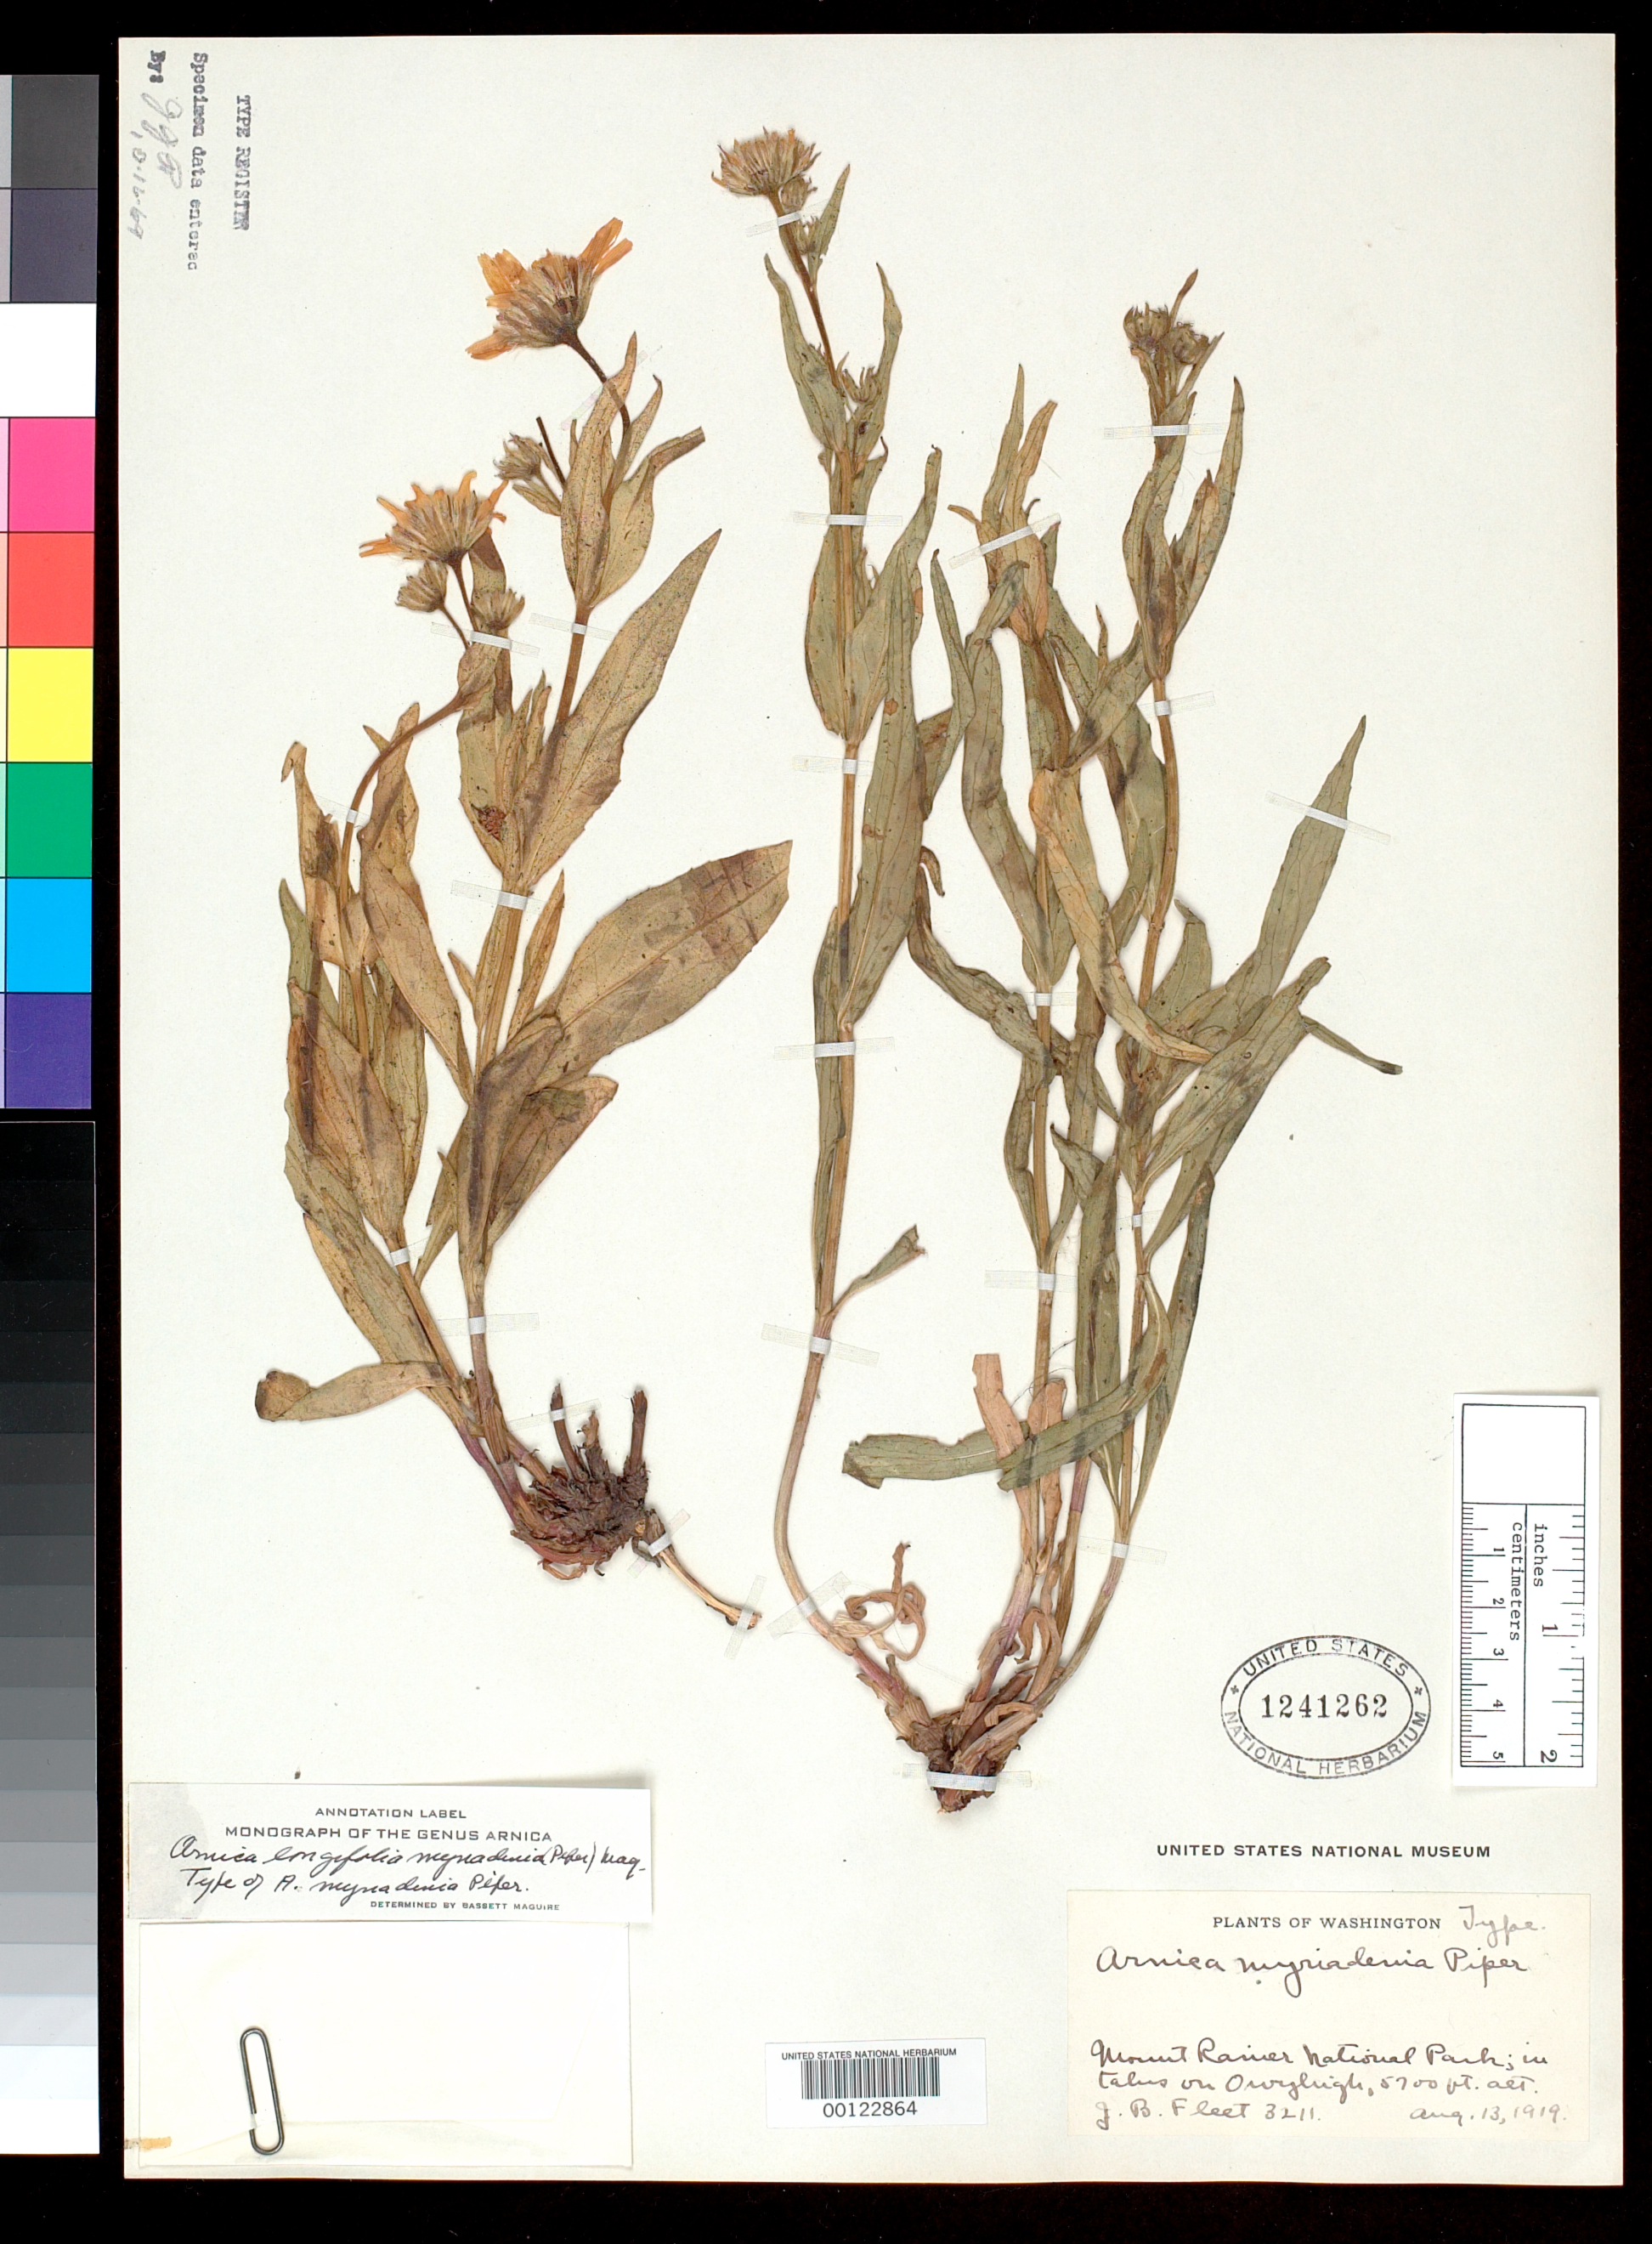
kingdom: Plantae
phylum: Tracheophyta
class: Magnoliopsida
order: Asterales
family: Asteraceae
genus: Arnica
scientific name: Arnica myriadenia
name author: Piper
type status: Holotype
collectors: J. Fleet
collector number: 3211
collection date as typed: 13 Aug 1919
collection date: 1919-08-13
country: United States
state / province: Washington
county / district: Pierce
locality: Mount Rainier National Park.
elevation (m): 1737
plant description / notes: Flett 3211 is mounted on 3 consecutively numbered and cross-annotated sheets (USNH 1241262, 1241263, 1241264; latter 2 sheets as "sheet 2" & "sheet 3", respectively); only the first is annotated as "Type" and sheets 2 & 3 are annotated by B. Maguire (undated) as "isotypes".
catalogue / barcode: US 1241262